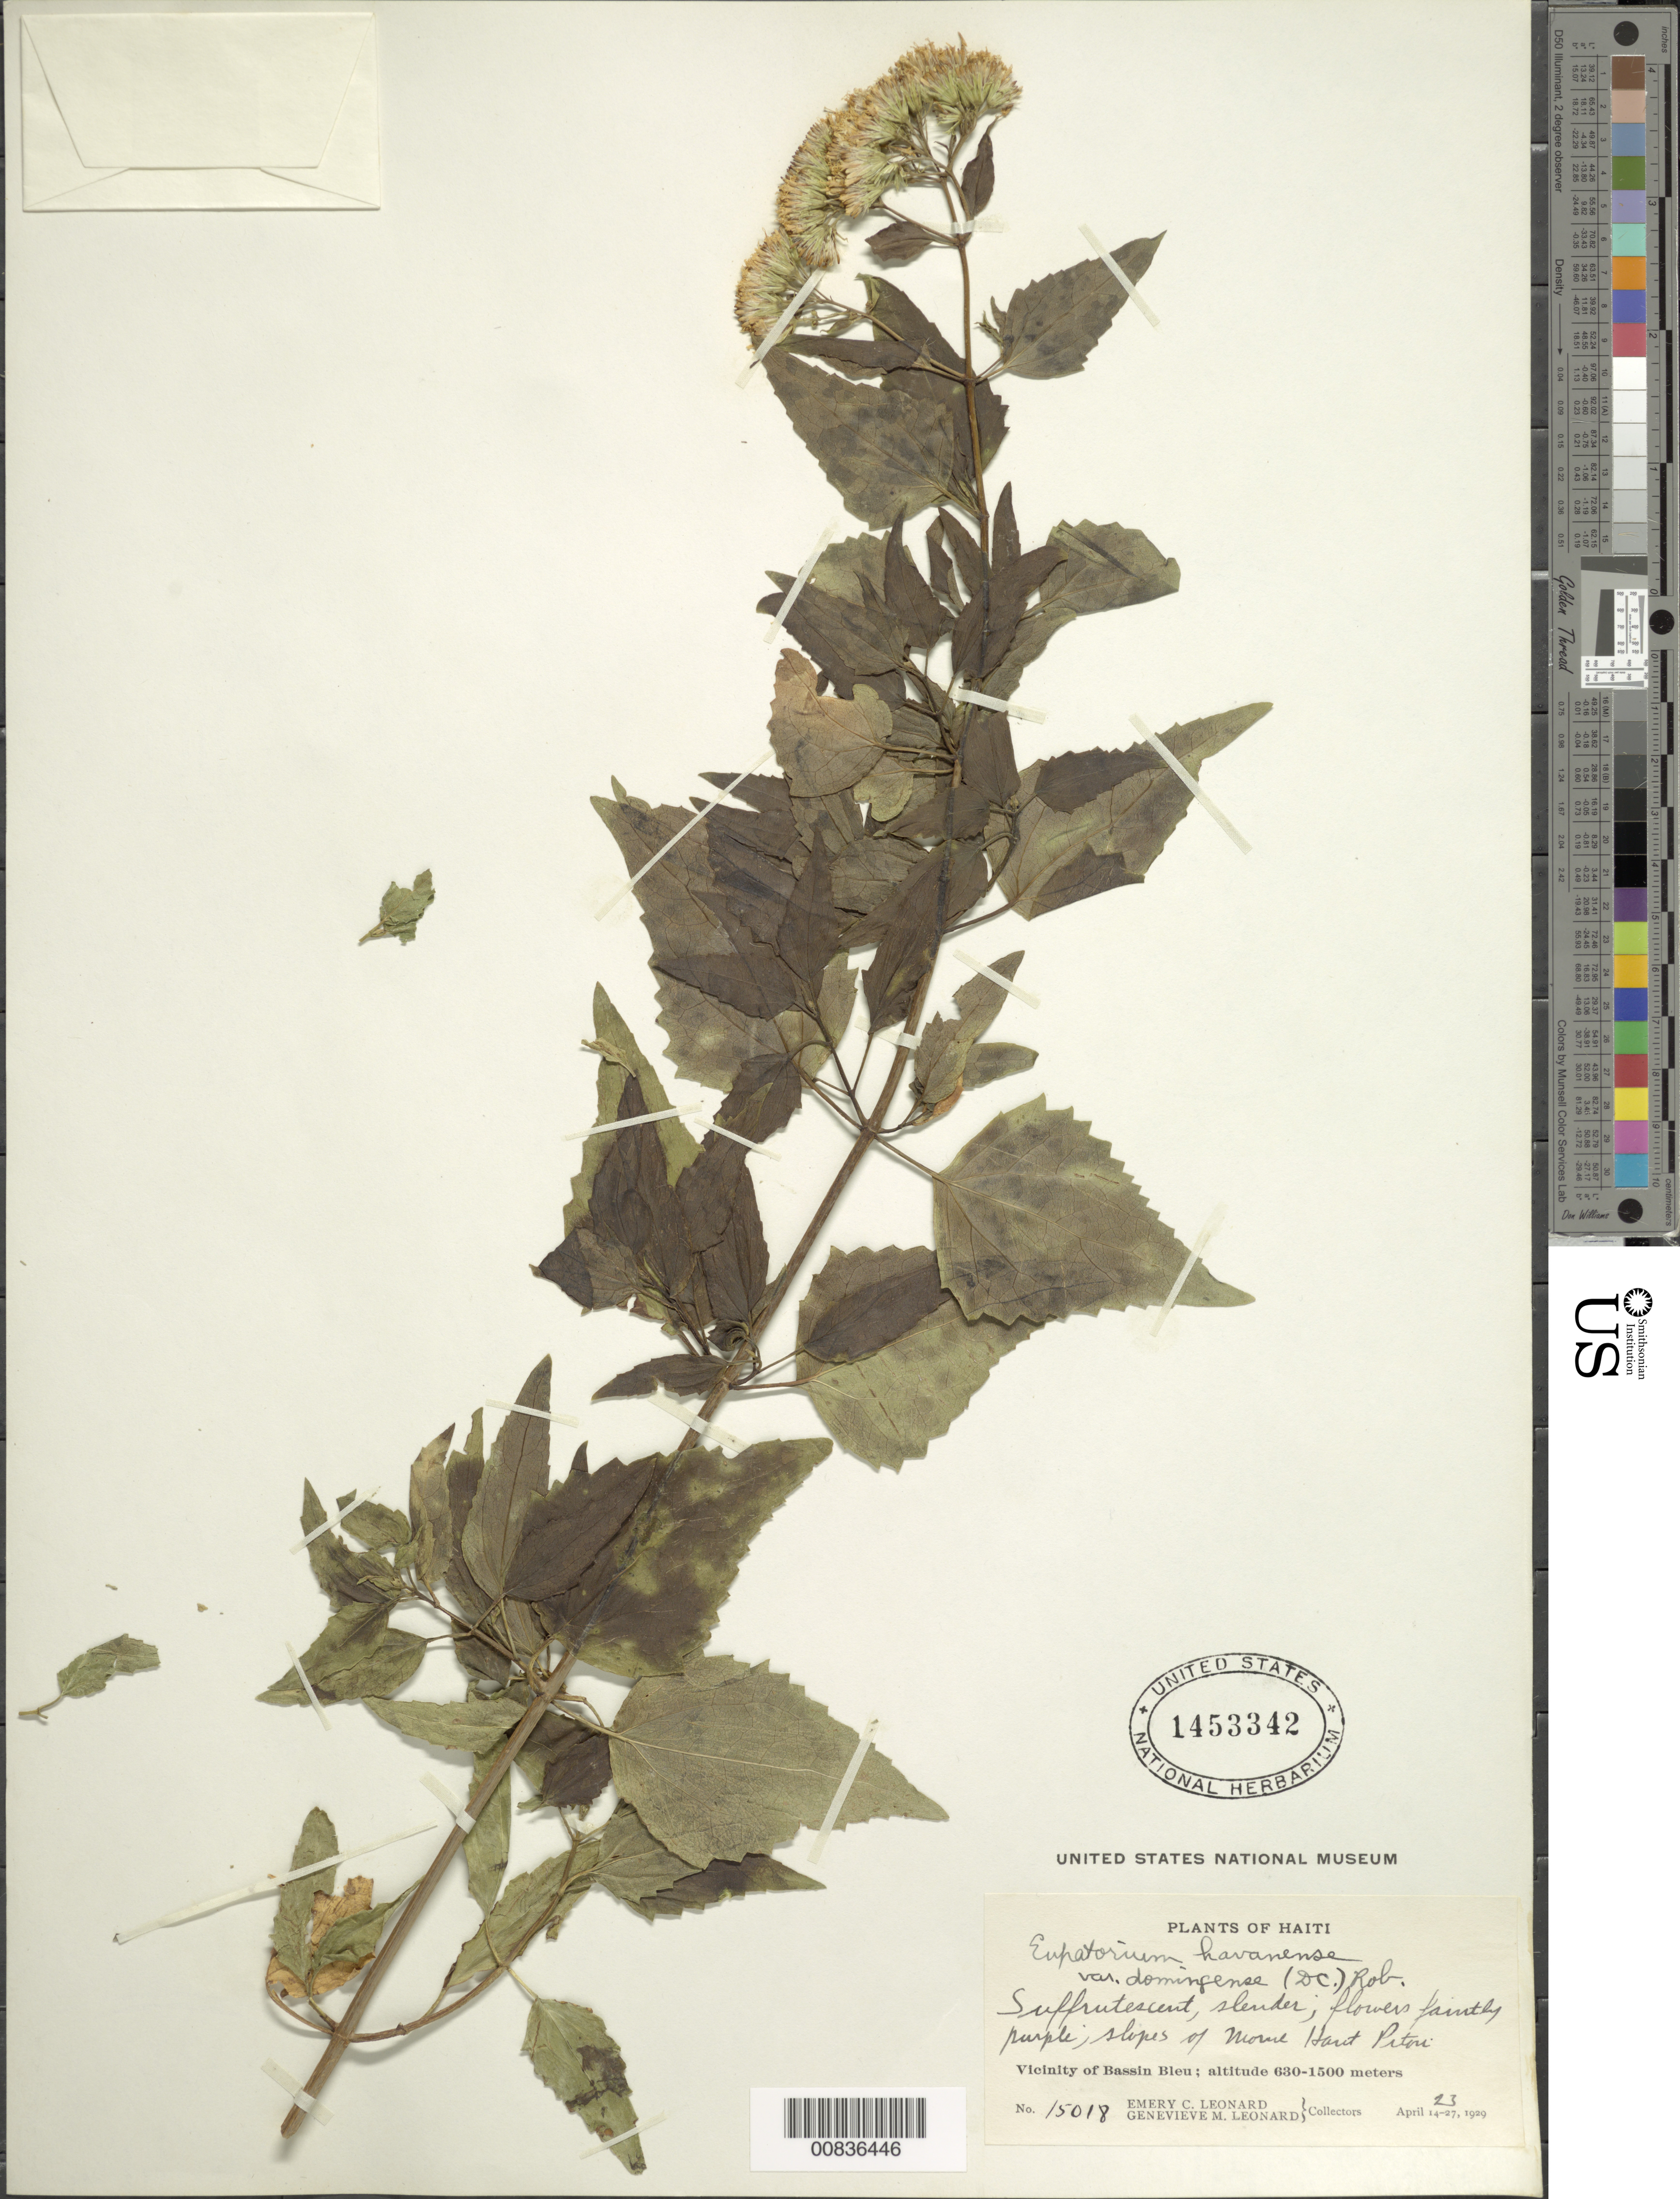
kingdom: Plantae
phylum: Tracheophyta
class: Magnoliopsida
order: Asterales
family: Asteraceae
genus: Ageratina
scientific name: Ageratina havanensis var. domingense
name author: (DC.) H. Rob.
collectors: E. C. Leonard & G. M. Leonard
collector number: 15018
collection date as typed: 23 Apr 1929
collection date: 1929-04-23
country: Haiti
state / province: Nord-Ouest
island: Hispaniola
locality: Vicinity of Bassin Bleu, slopes of Morne Haut Piton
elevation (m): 630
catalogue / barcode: US 1453342